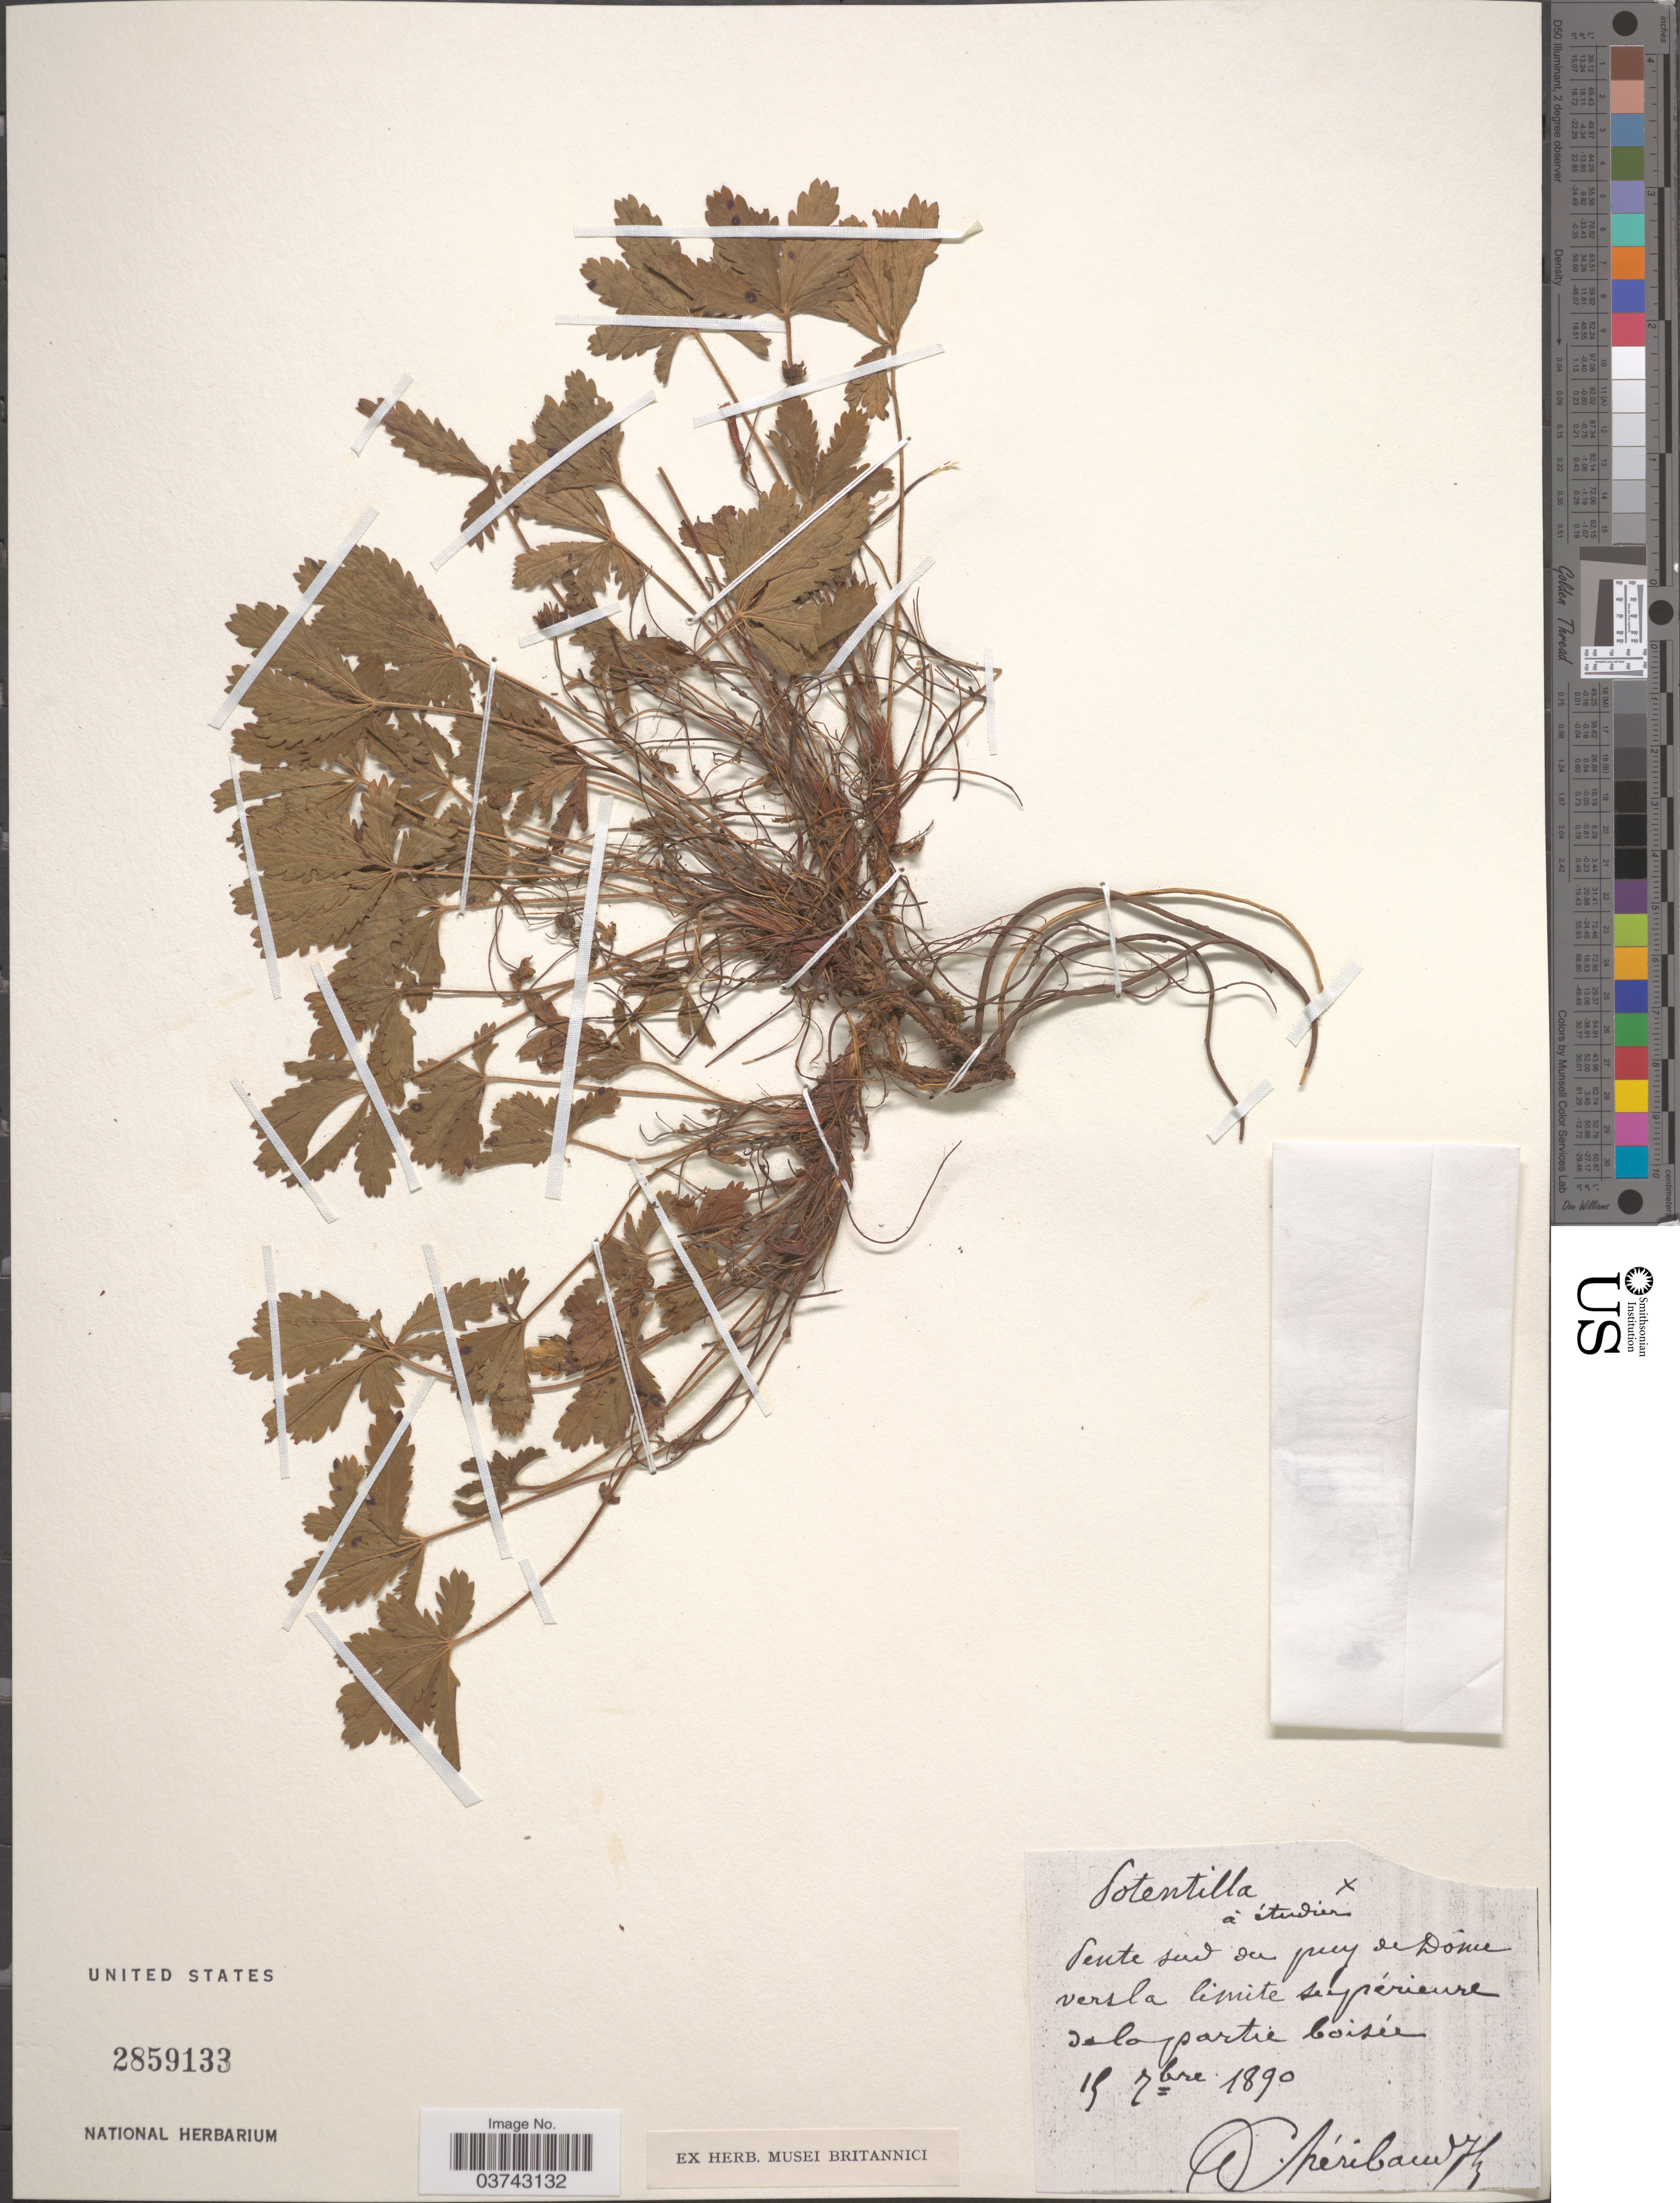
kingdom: Plantae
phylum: Tracheophyta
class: Magnoliopsida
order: Rosales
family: Rosaceae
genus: Potentilla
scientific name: Potentilla sp.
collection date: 1890-09-19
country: France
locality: Pente sud du puy de Dôme vers la limite supérieure de la partie boisée.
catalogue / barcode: US 2859133